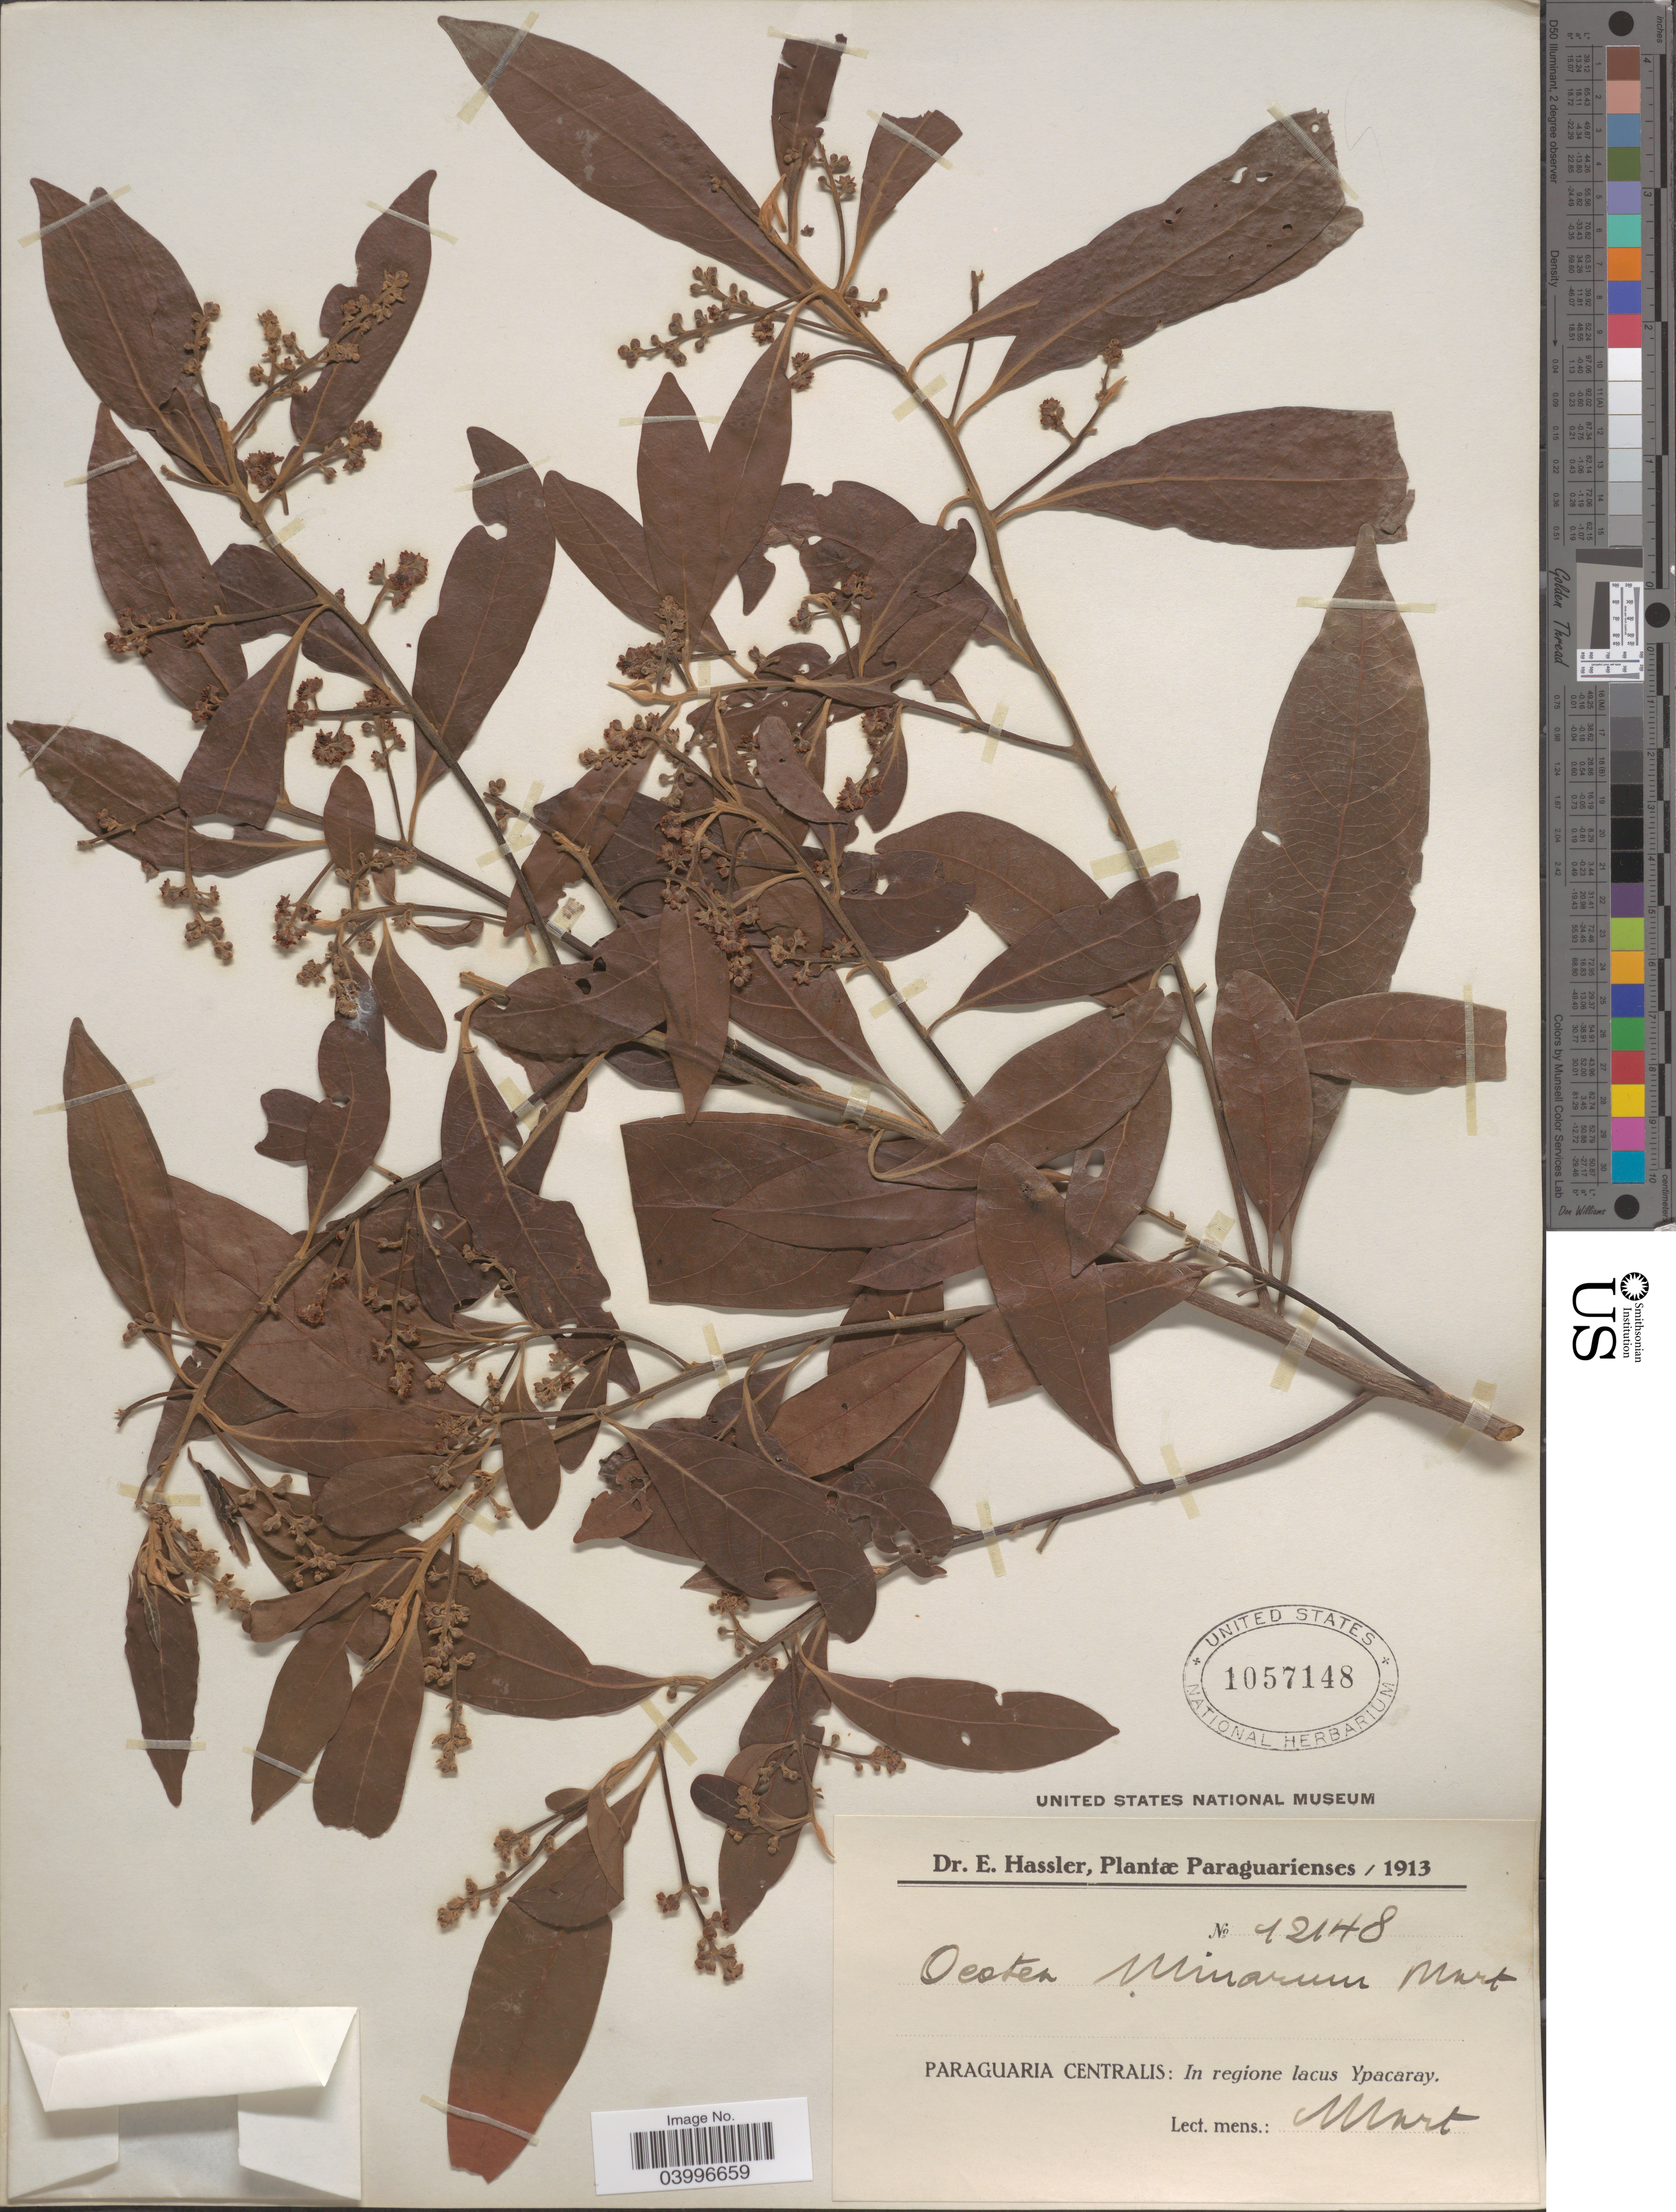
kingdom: Plantae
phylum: Tracheophyta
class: Magnoliopsida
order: Laurales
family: Lauraceae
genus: Ocotea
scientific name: Ocotea minarum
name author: (Nees & Mart.) Mez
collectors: E. Hassler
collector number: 12148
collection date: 1913-03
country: Paraguay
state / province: Paraguari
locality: Paraguaria Centralis: In regione lacus Ypacaray.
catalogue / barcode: US 1057148